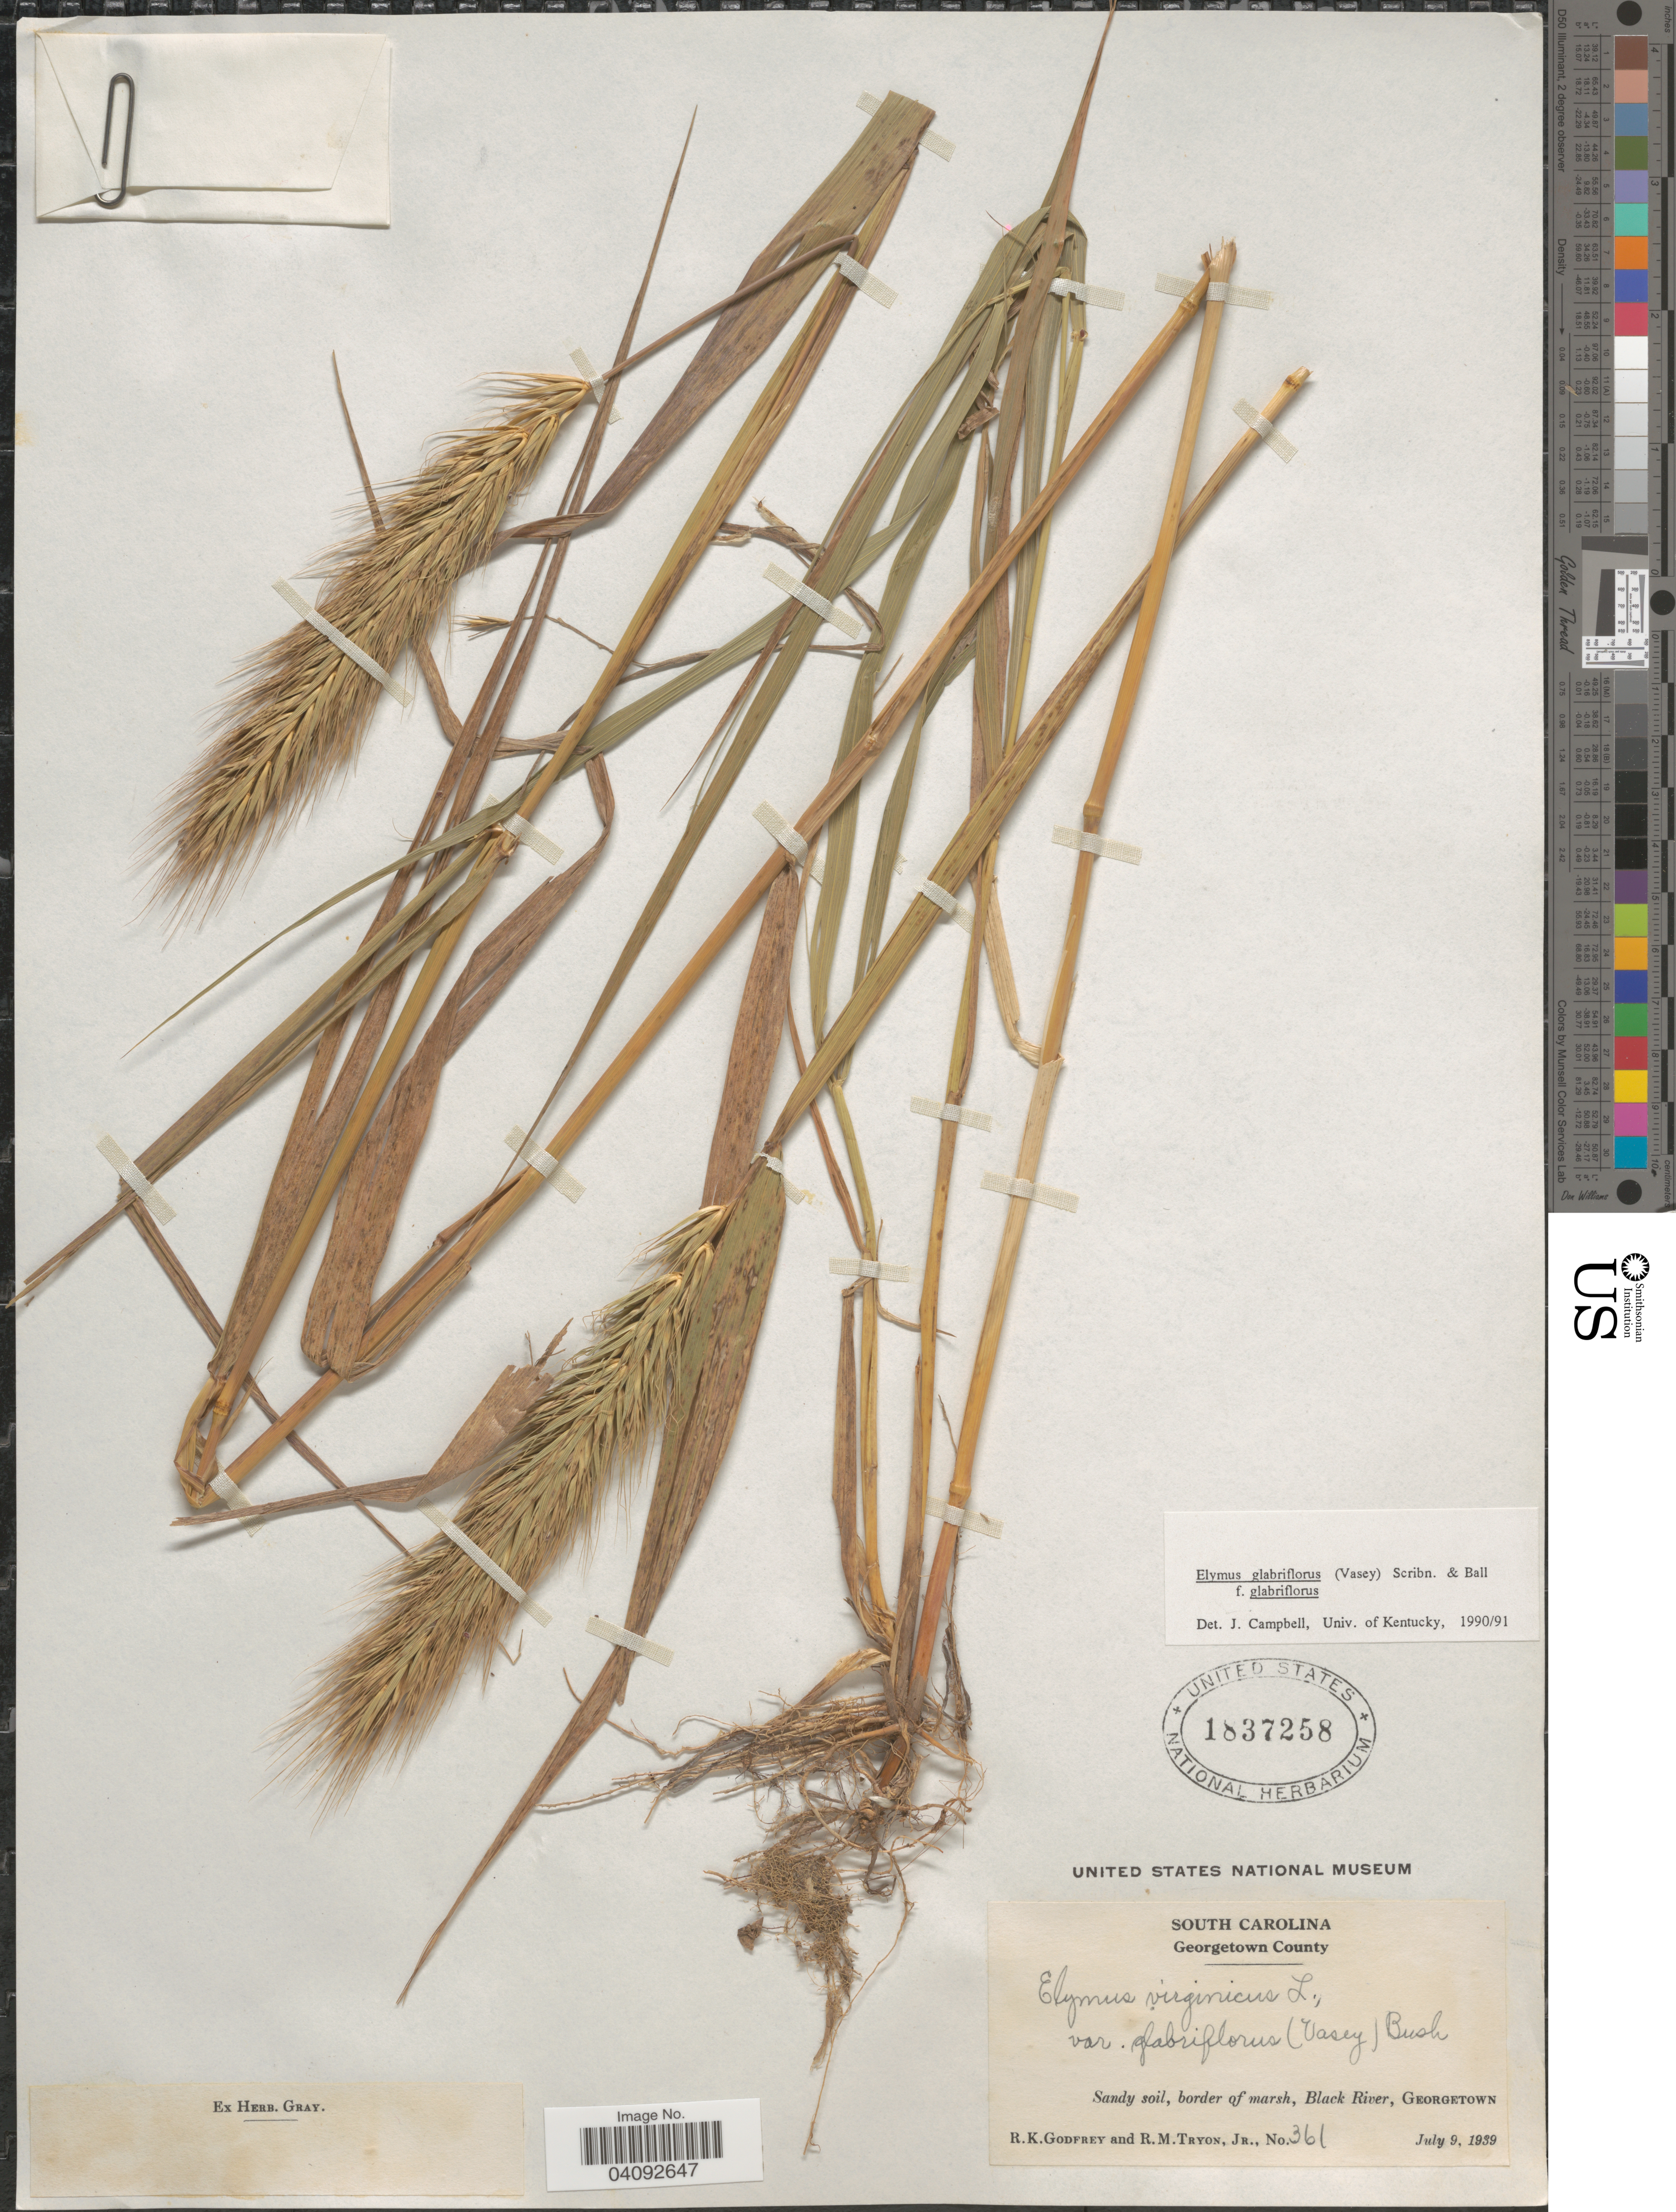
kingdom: Plantae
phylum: Tracheophyta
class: Liliopsida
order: Poales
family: Poaceae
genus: Elymus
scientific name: Elymus glabriflorus var. glabriflorus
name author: (Vasey ex L.H. Dewey) Scribn. & C.R. Ball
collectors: R. K. Godfrey & R. Tryon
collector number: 361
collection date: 1939-07-09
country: United States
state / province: South Carolina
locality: Georgetown County. Sandy soil, border of marsh, Black River, Georgetown.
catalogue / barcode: US 1837258